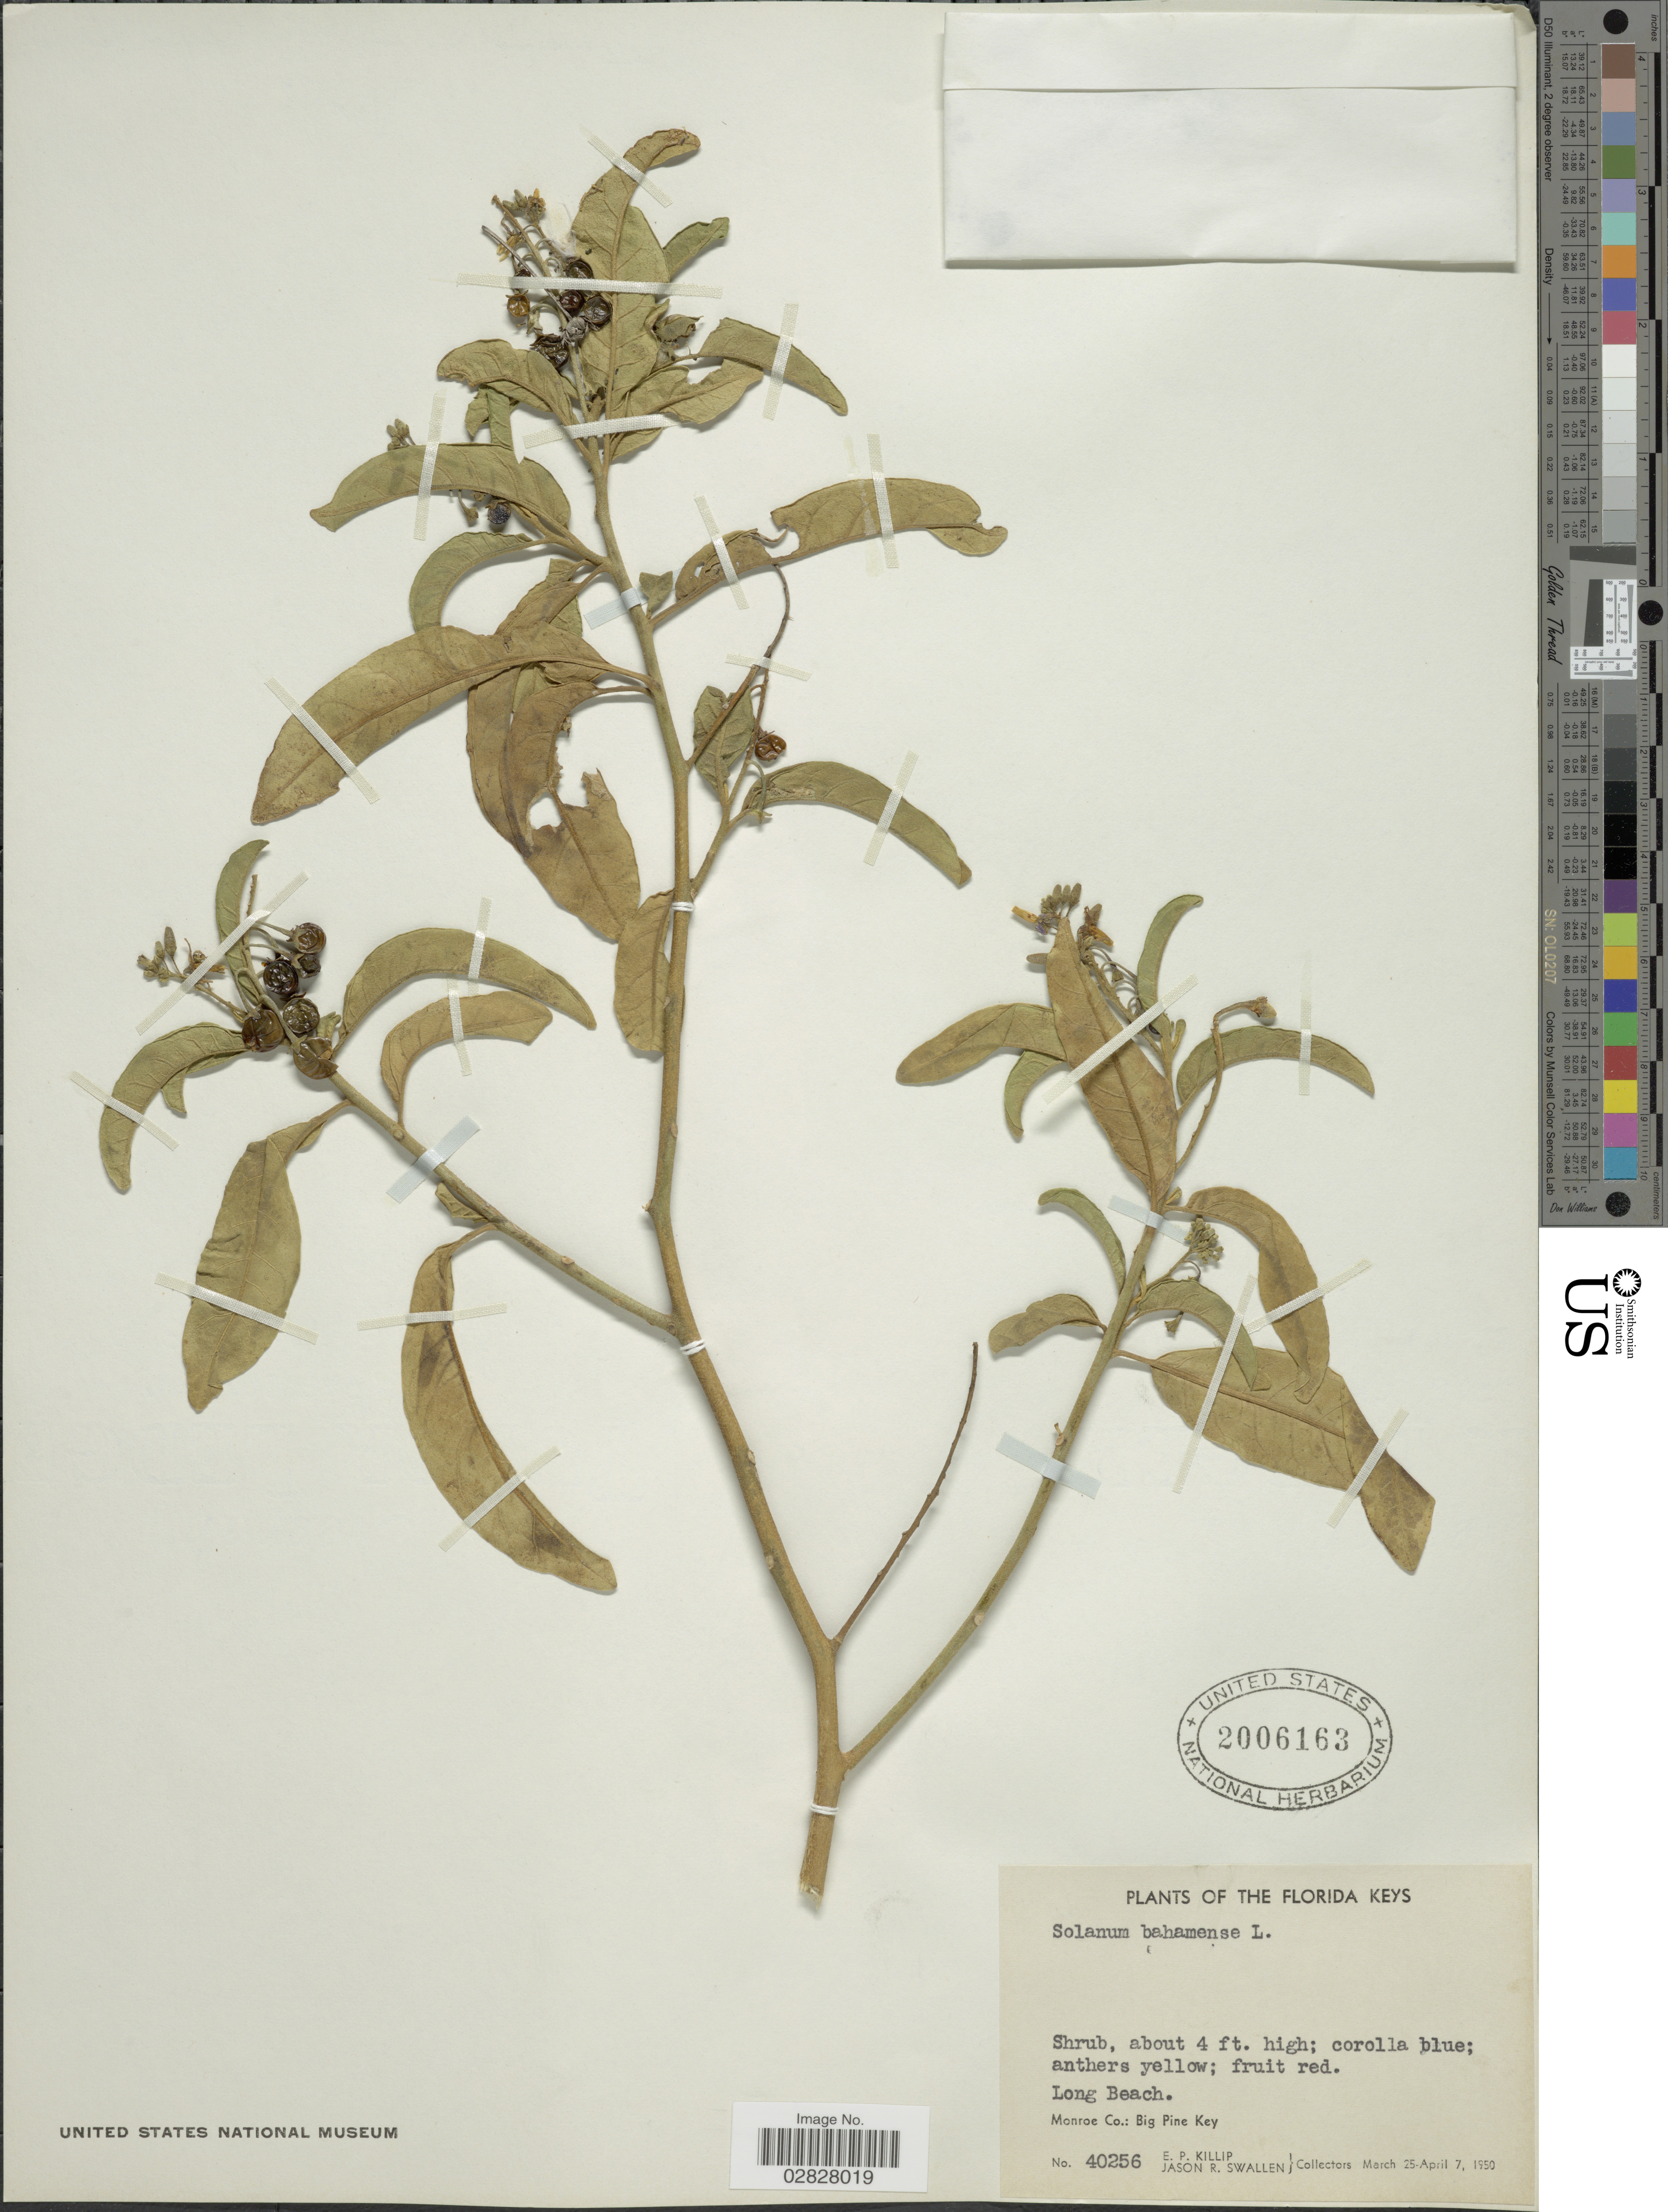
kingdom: Plantae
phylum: Tracheophyta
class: Magnoliopsida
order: Solanales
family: Solanaceae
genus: Solanum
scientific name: Solanum bahamense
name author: L.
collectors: E. P. Killip & J. R. Swallen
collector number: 40256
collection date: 1950-03-25/1950-04-07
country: United States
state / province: Florida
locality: Florida Keys. Long Beach. Monroe Co.: Big Pine Key.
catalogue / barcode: US 2006163